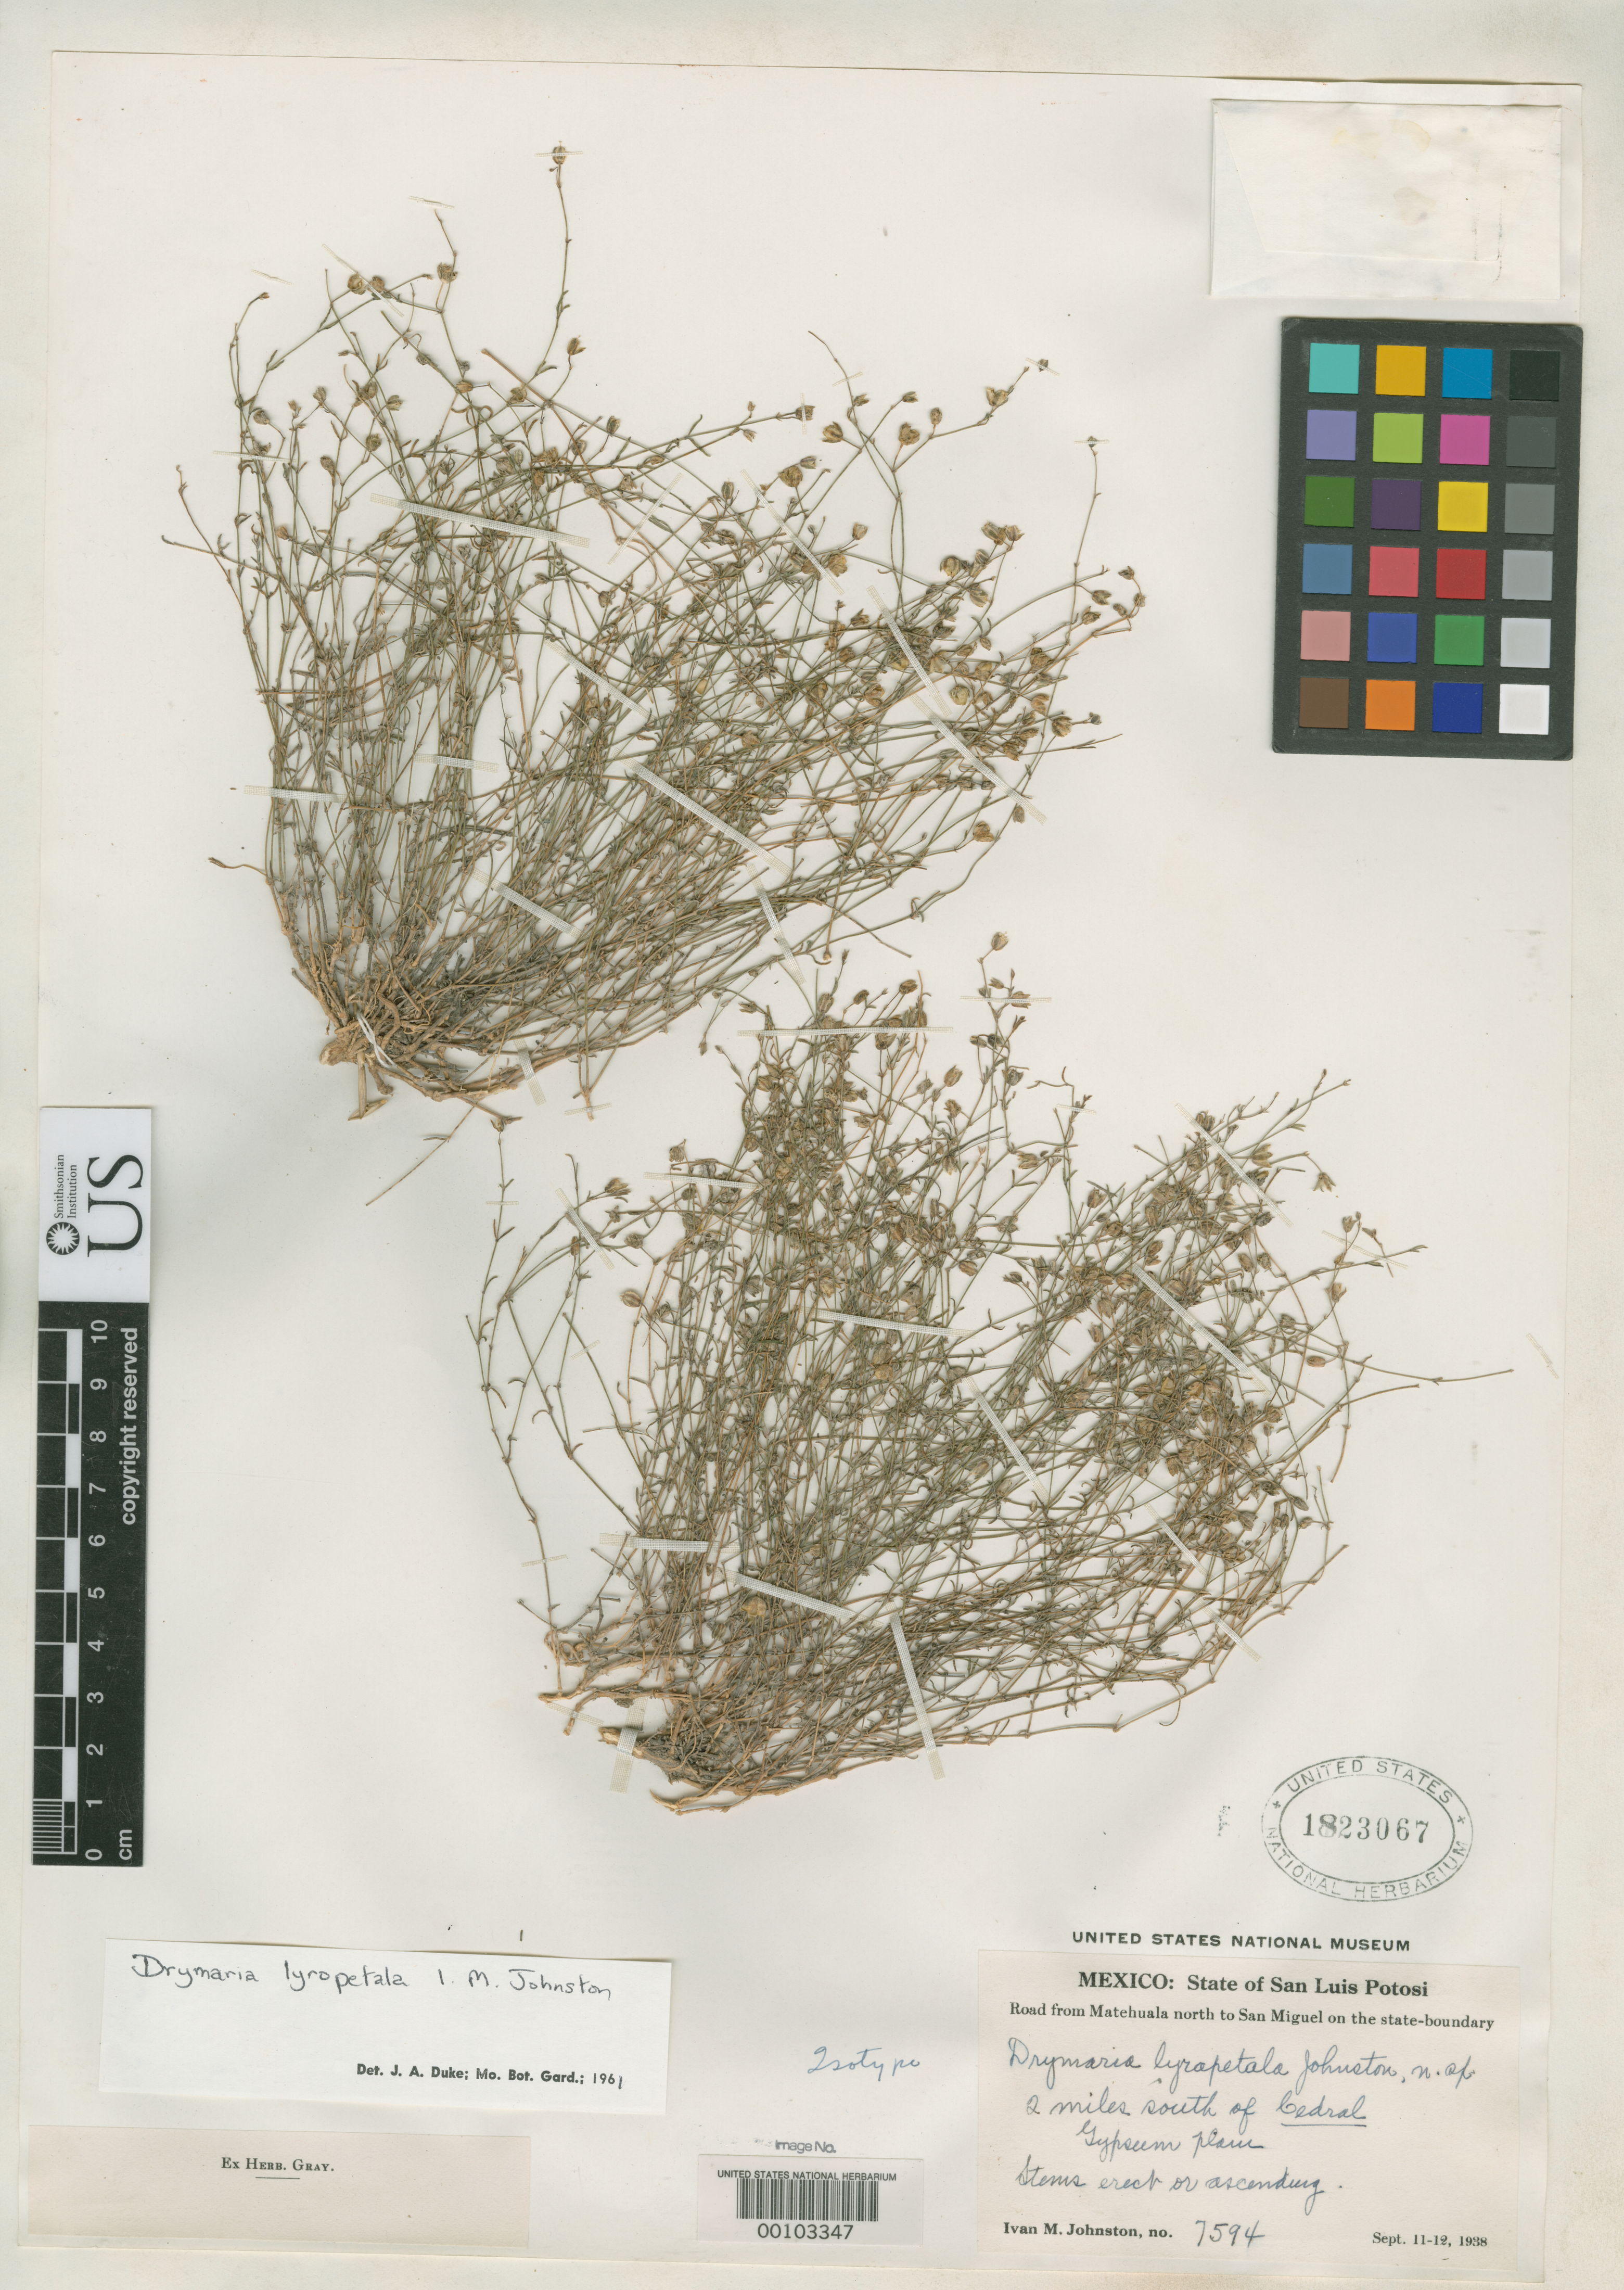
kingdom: Plantae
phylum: Tracheophyta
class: Magnoliopsida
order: Caryophyllales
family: Caryophyllaceae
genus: Drymaria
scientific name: Drymaria lyropetala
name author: I.M. Johnst.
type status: Isotype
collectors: I.M. Johnston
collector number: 7594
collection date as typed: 11 Sep 1938 to 12 Sep 1938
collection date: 1938-09-11/1938-09-12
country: Mexico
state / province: San Luis Potosi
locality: Road from Matehuala north to San Miguel on state boundary.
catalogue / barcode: US 1823067